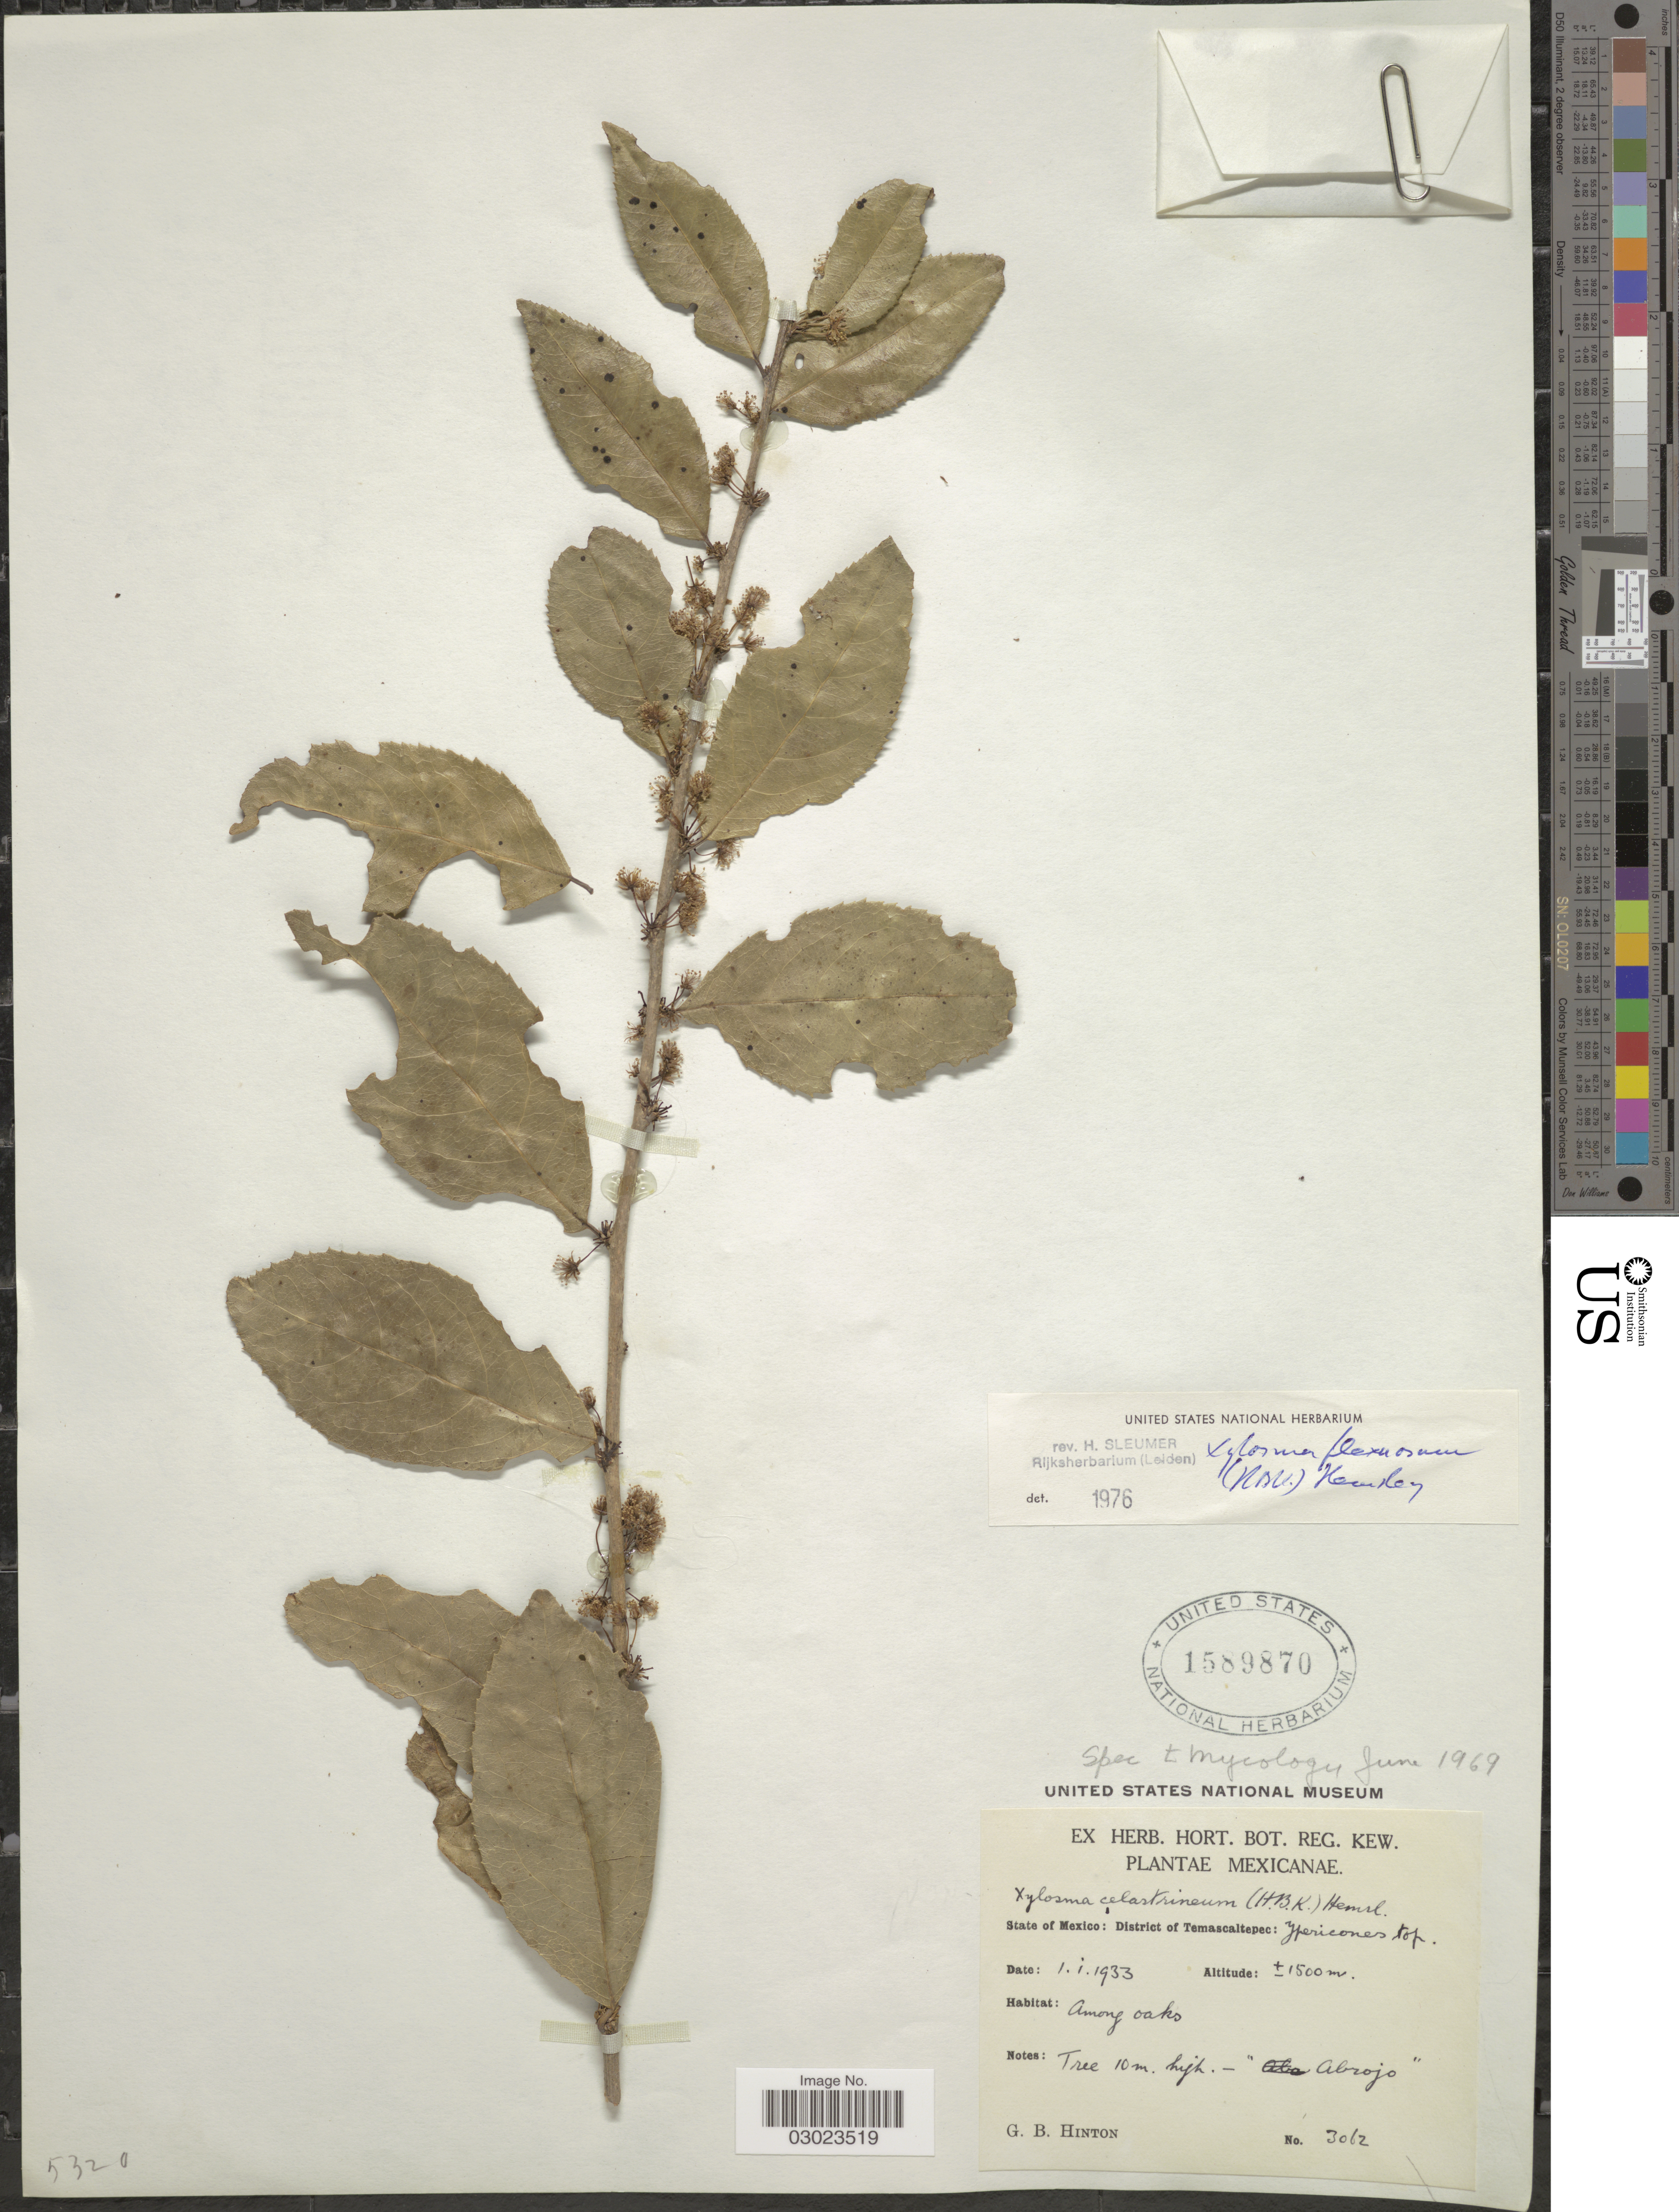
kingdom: Plantae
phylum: Tracheophyta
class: Magnoliopsida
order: Malpighiales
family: Salicaceae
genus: Xylosma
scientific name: Xylosma flexuosa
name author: (Kunth) Hemsl.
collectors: G. B. Hinton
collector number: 3062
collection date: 1933-01-01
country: Mexico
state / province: México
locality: State of Mexico: District of Temascaltepec: Ypericones top.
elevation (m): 1500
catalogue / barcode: US 1589870